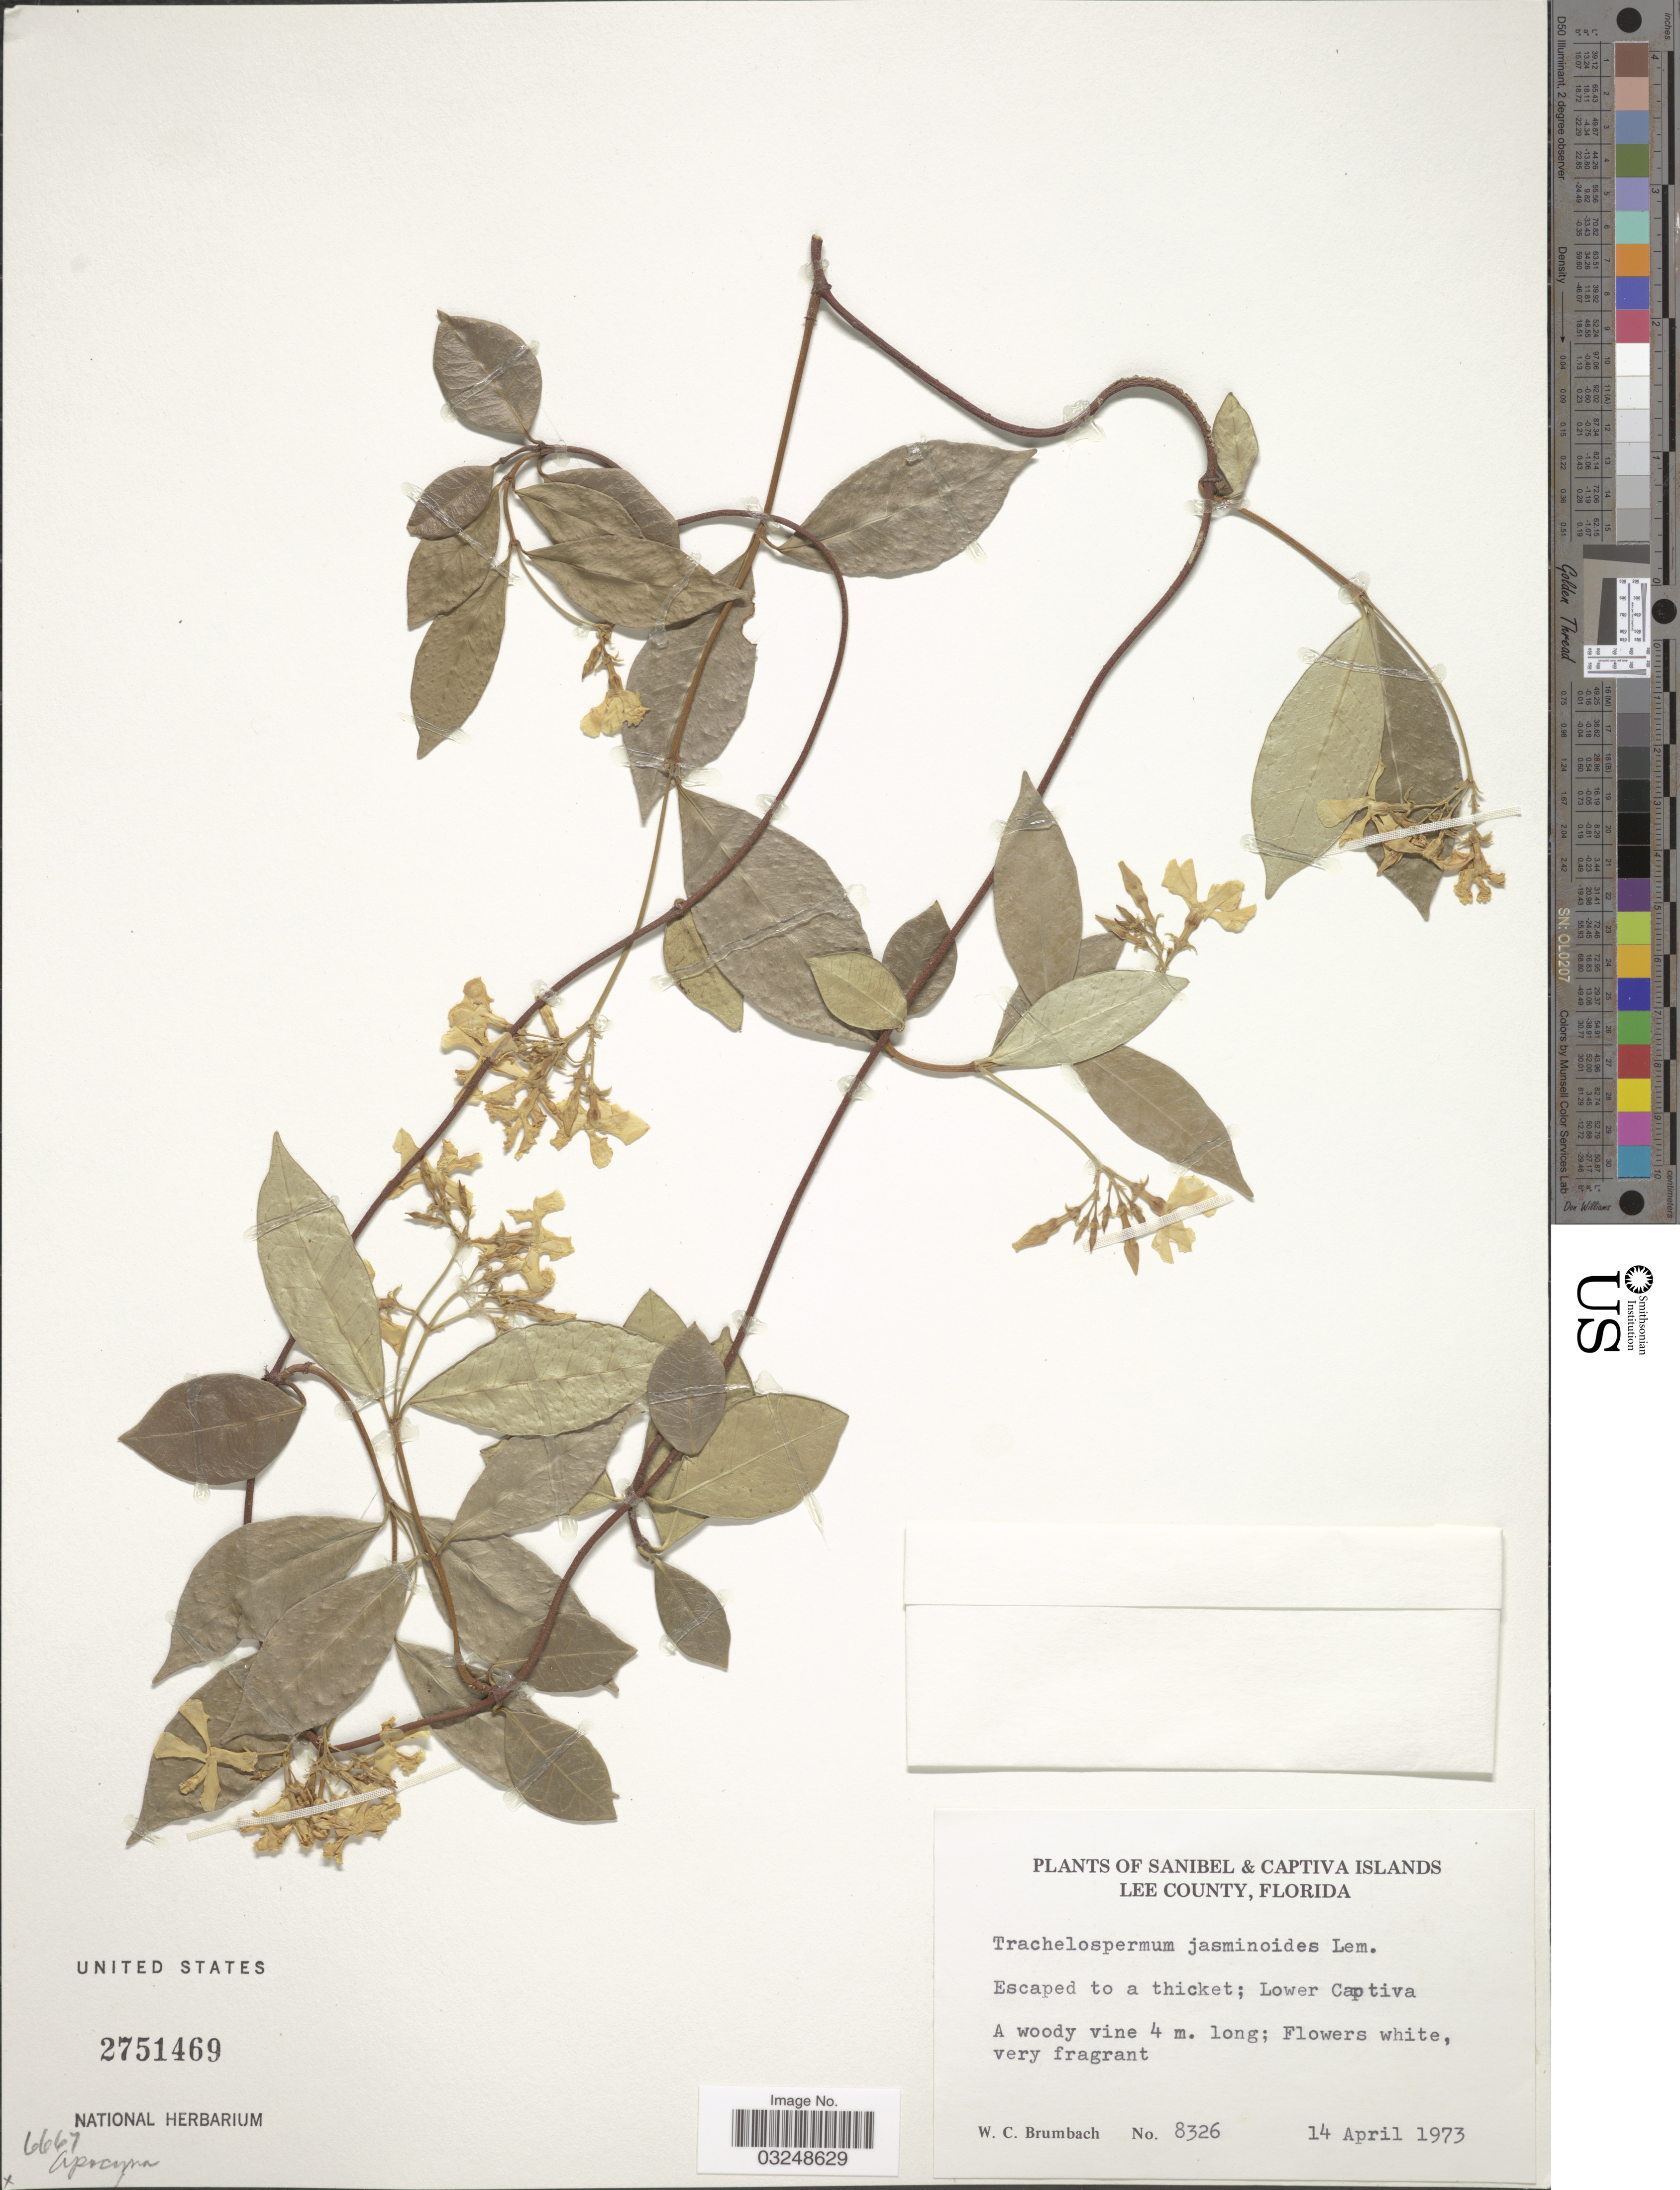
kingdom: Plantae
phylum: Tracheophyta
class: Magnoliopsida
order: Gentianales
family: Apocynaceae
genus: Trachelospermum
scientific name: Trachelospermum difforme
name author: (Walter) A. Gray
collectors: W. C. Brumbach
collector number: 8326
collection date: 1973-04-14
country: United States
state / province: Florida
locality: Sanibel & Captiva Islands, Lee County. Lower Captiva.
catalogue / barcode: US 2751469